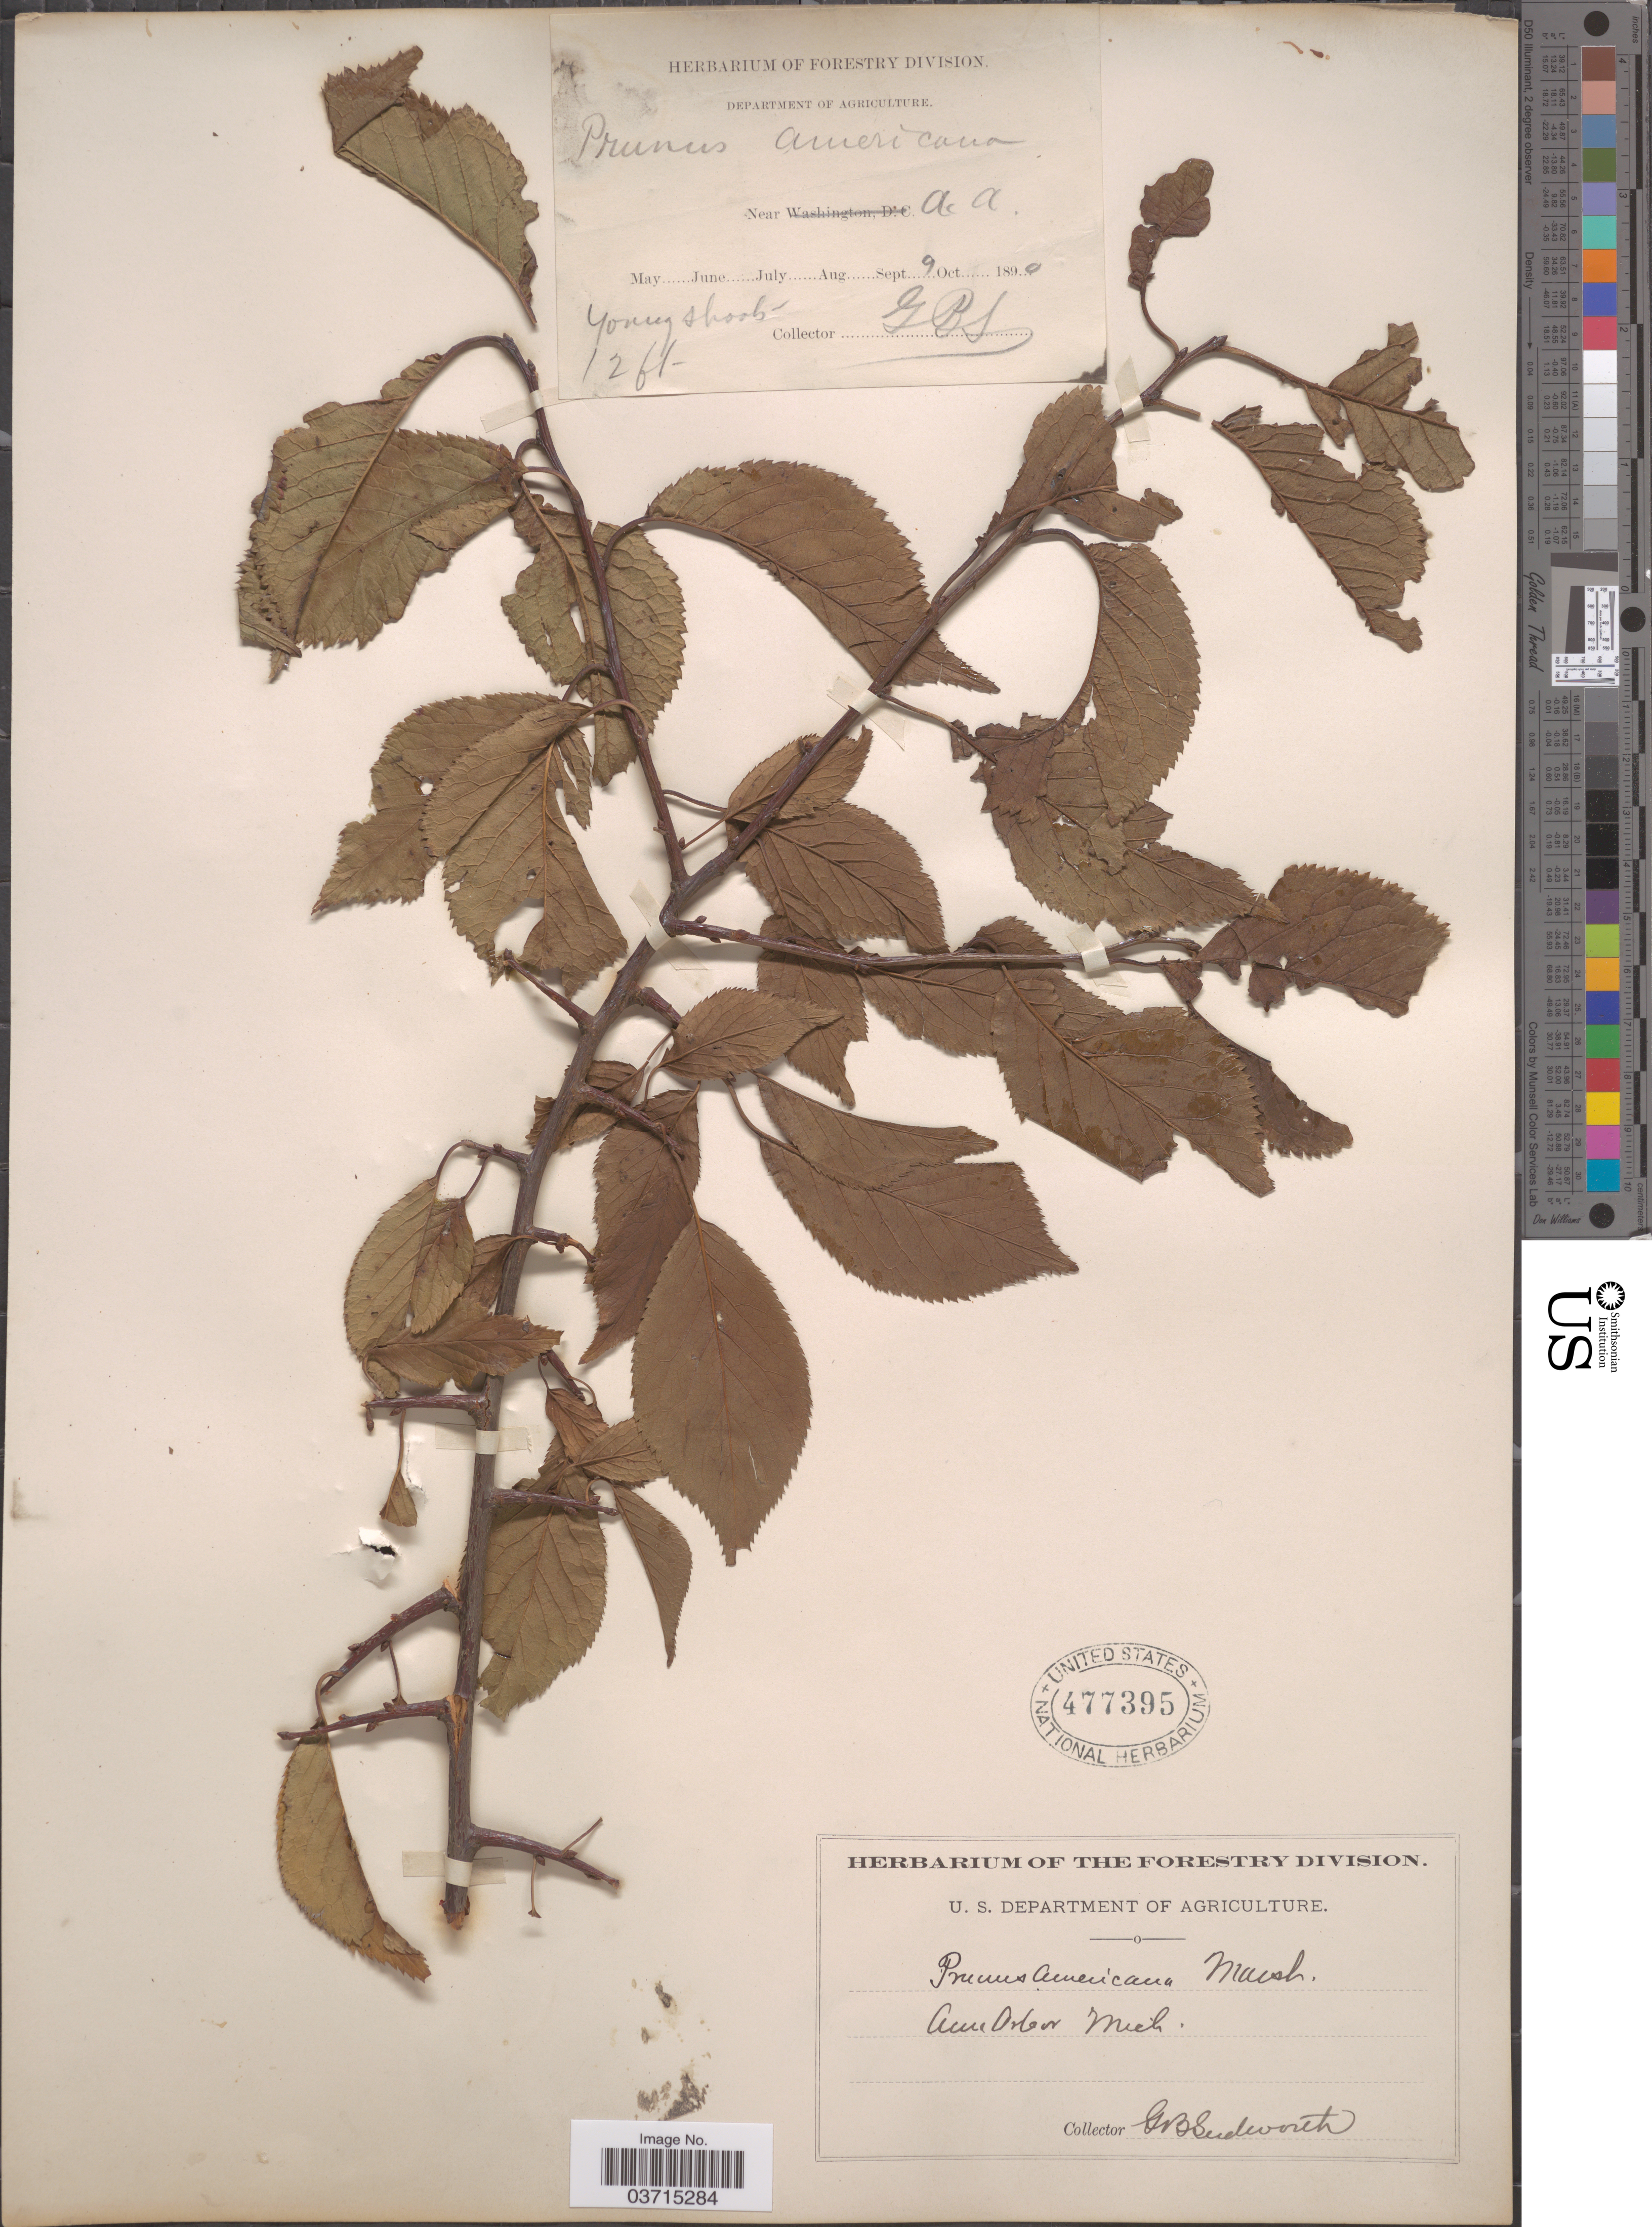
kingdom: Plantae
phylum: Tracheophyta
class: Magnoliopsida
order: Rosales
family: Rosaceae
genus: Prunus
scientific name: Prunus americana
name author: Marshall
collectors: G. B. Sudworth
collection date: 1890-09-09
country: United States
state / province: Michigan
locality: Near Ann Arbor.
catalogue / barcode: US 477395